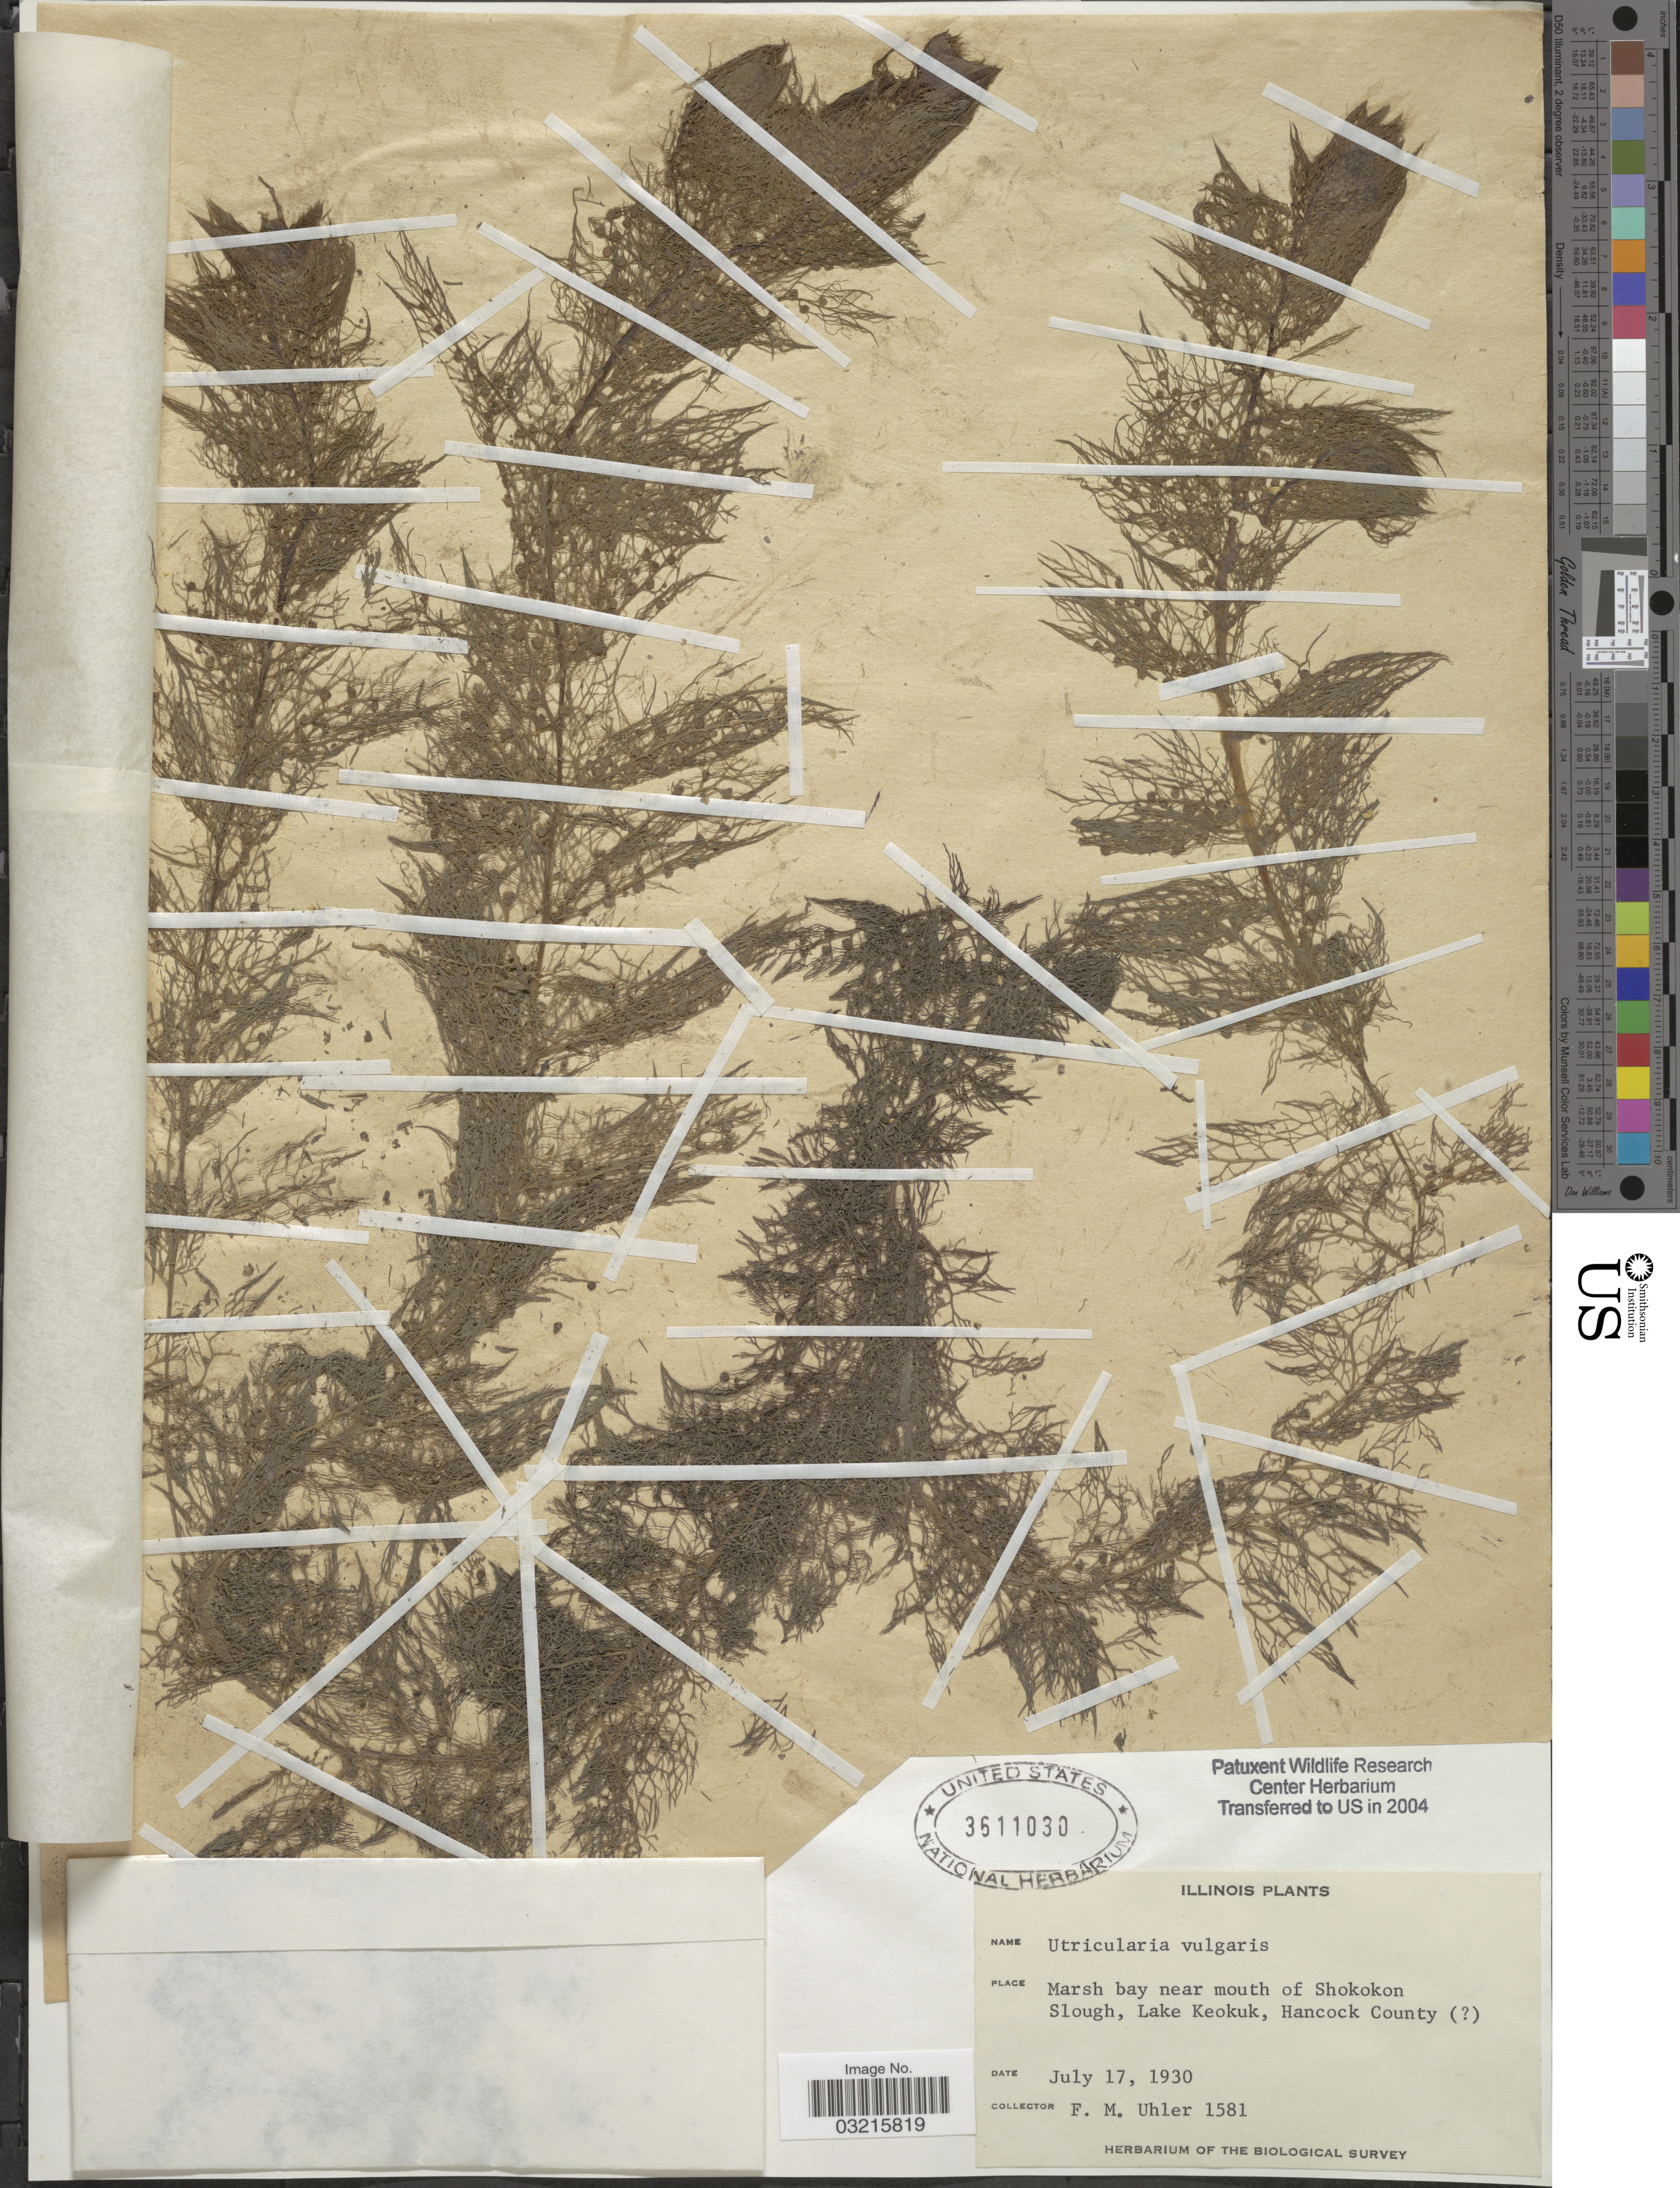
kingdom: Plantae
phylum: Tracheophyta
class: Magnoliopsida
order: Lamiales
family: Lentibulariaceae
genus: Utricularia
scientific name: Utricularia vulgaris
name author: L.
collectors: F. M. Uhler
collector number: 1581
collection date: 1930-07-17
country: United States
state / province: Illinois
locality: Marsh bay near mouth of Shokokon Slough, Lake Keokuk, Hanock County ( [unsure placement]).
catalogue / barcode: US 3611030